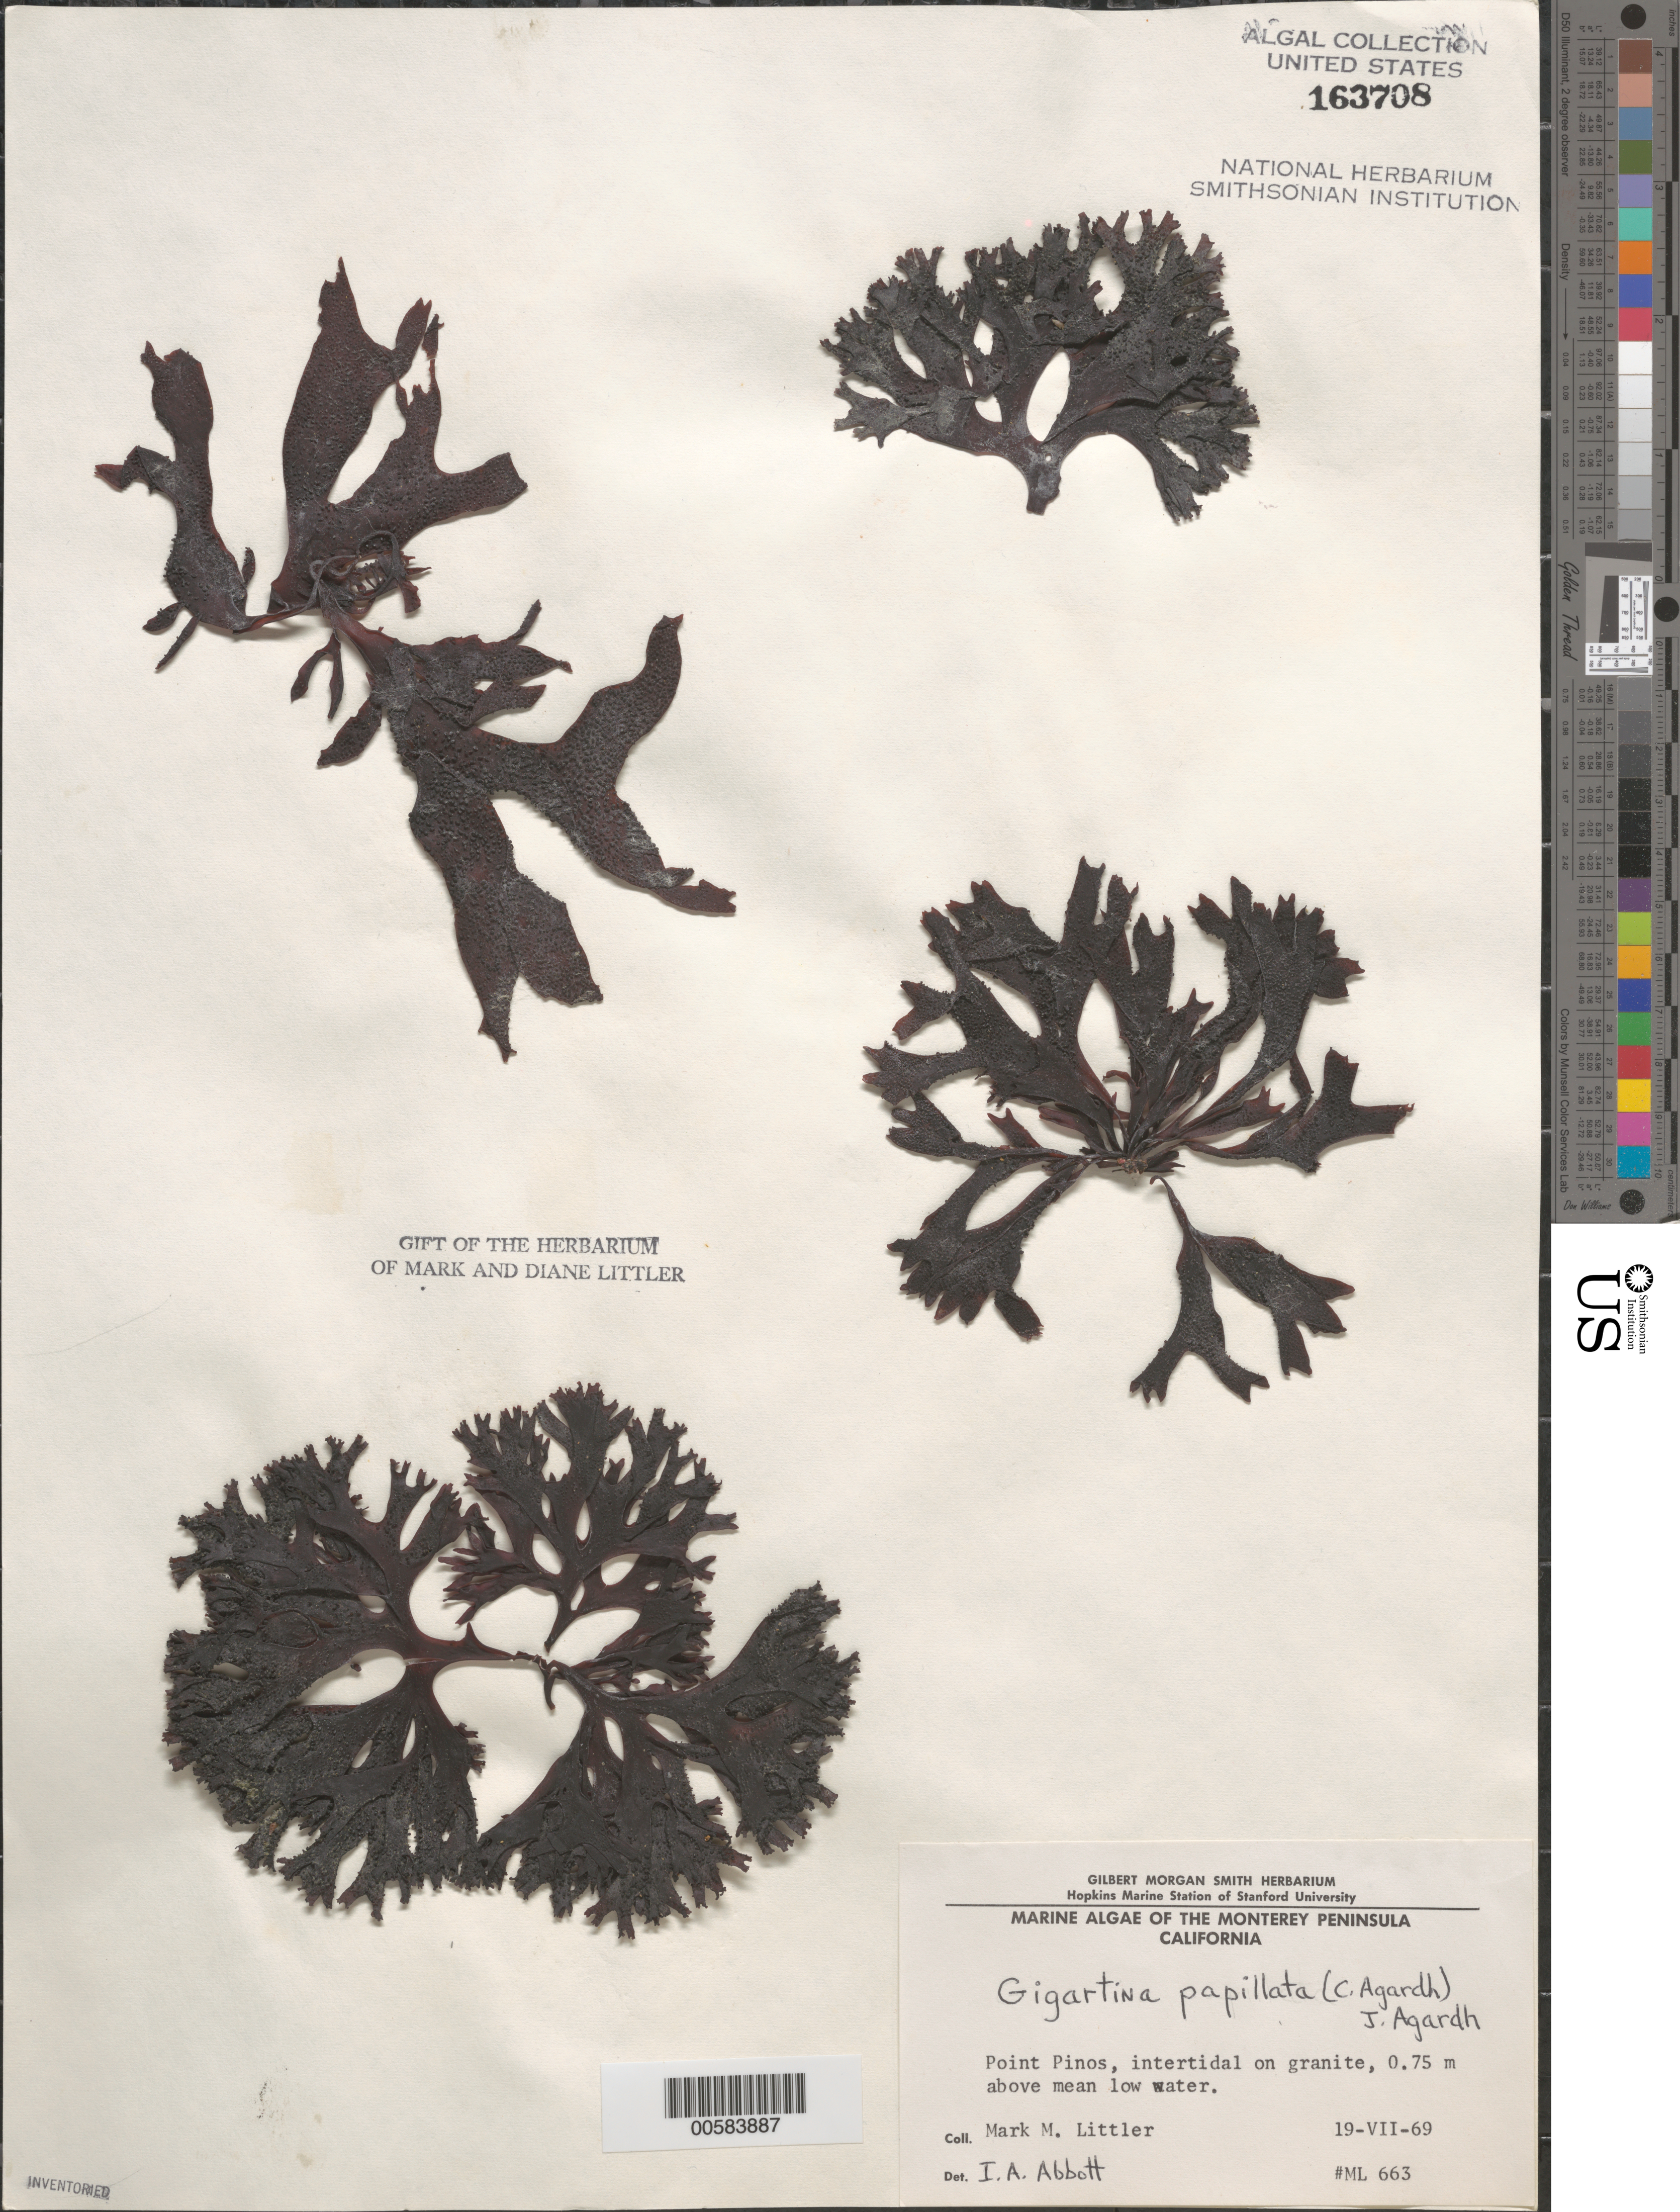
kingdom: Plantae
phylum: Rhodophyta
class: Florideophyceae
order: Gigartinales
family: Phyllophoraceae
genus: Mastocarpus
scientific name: Mastocarpus papillatus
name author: (C. Agardh) Kütz.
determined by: Algae name updating Project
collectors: M. M. Littler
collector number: ML 663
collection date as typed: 19 Jul 1969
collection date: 1969-07-19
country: United States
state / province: California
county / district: Monterey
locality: Point Pinos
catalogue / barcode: US 163708